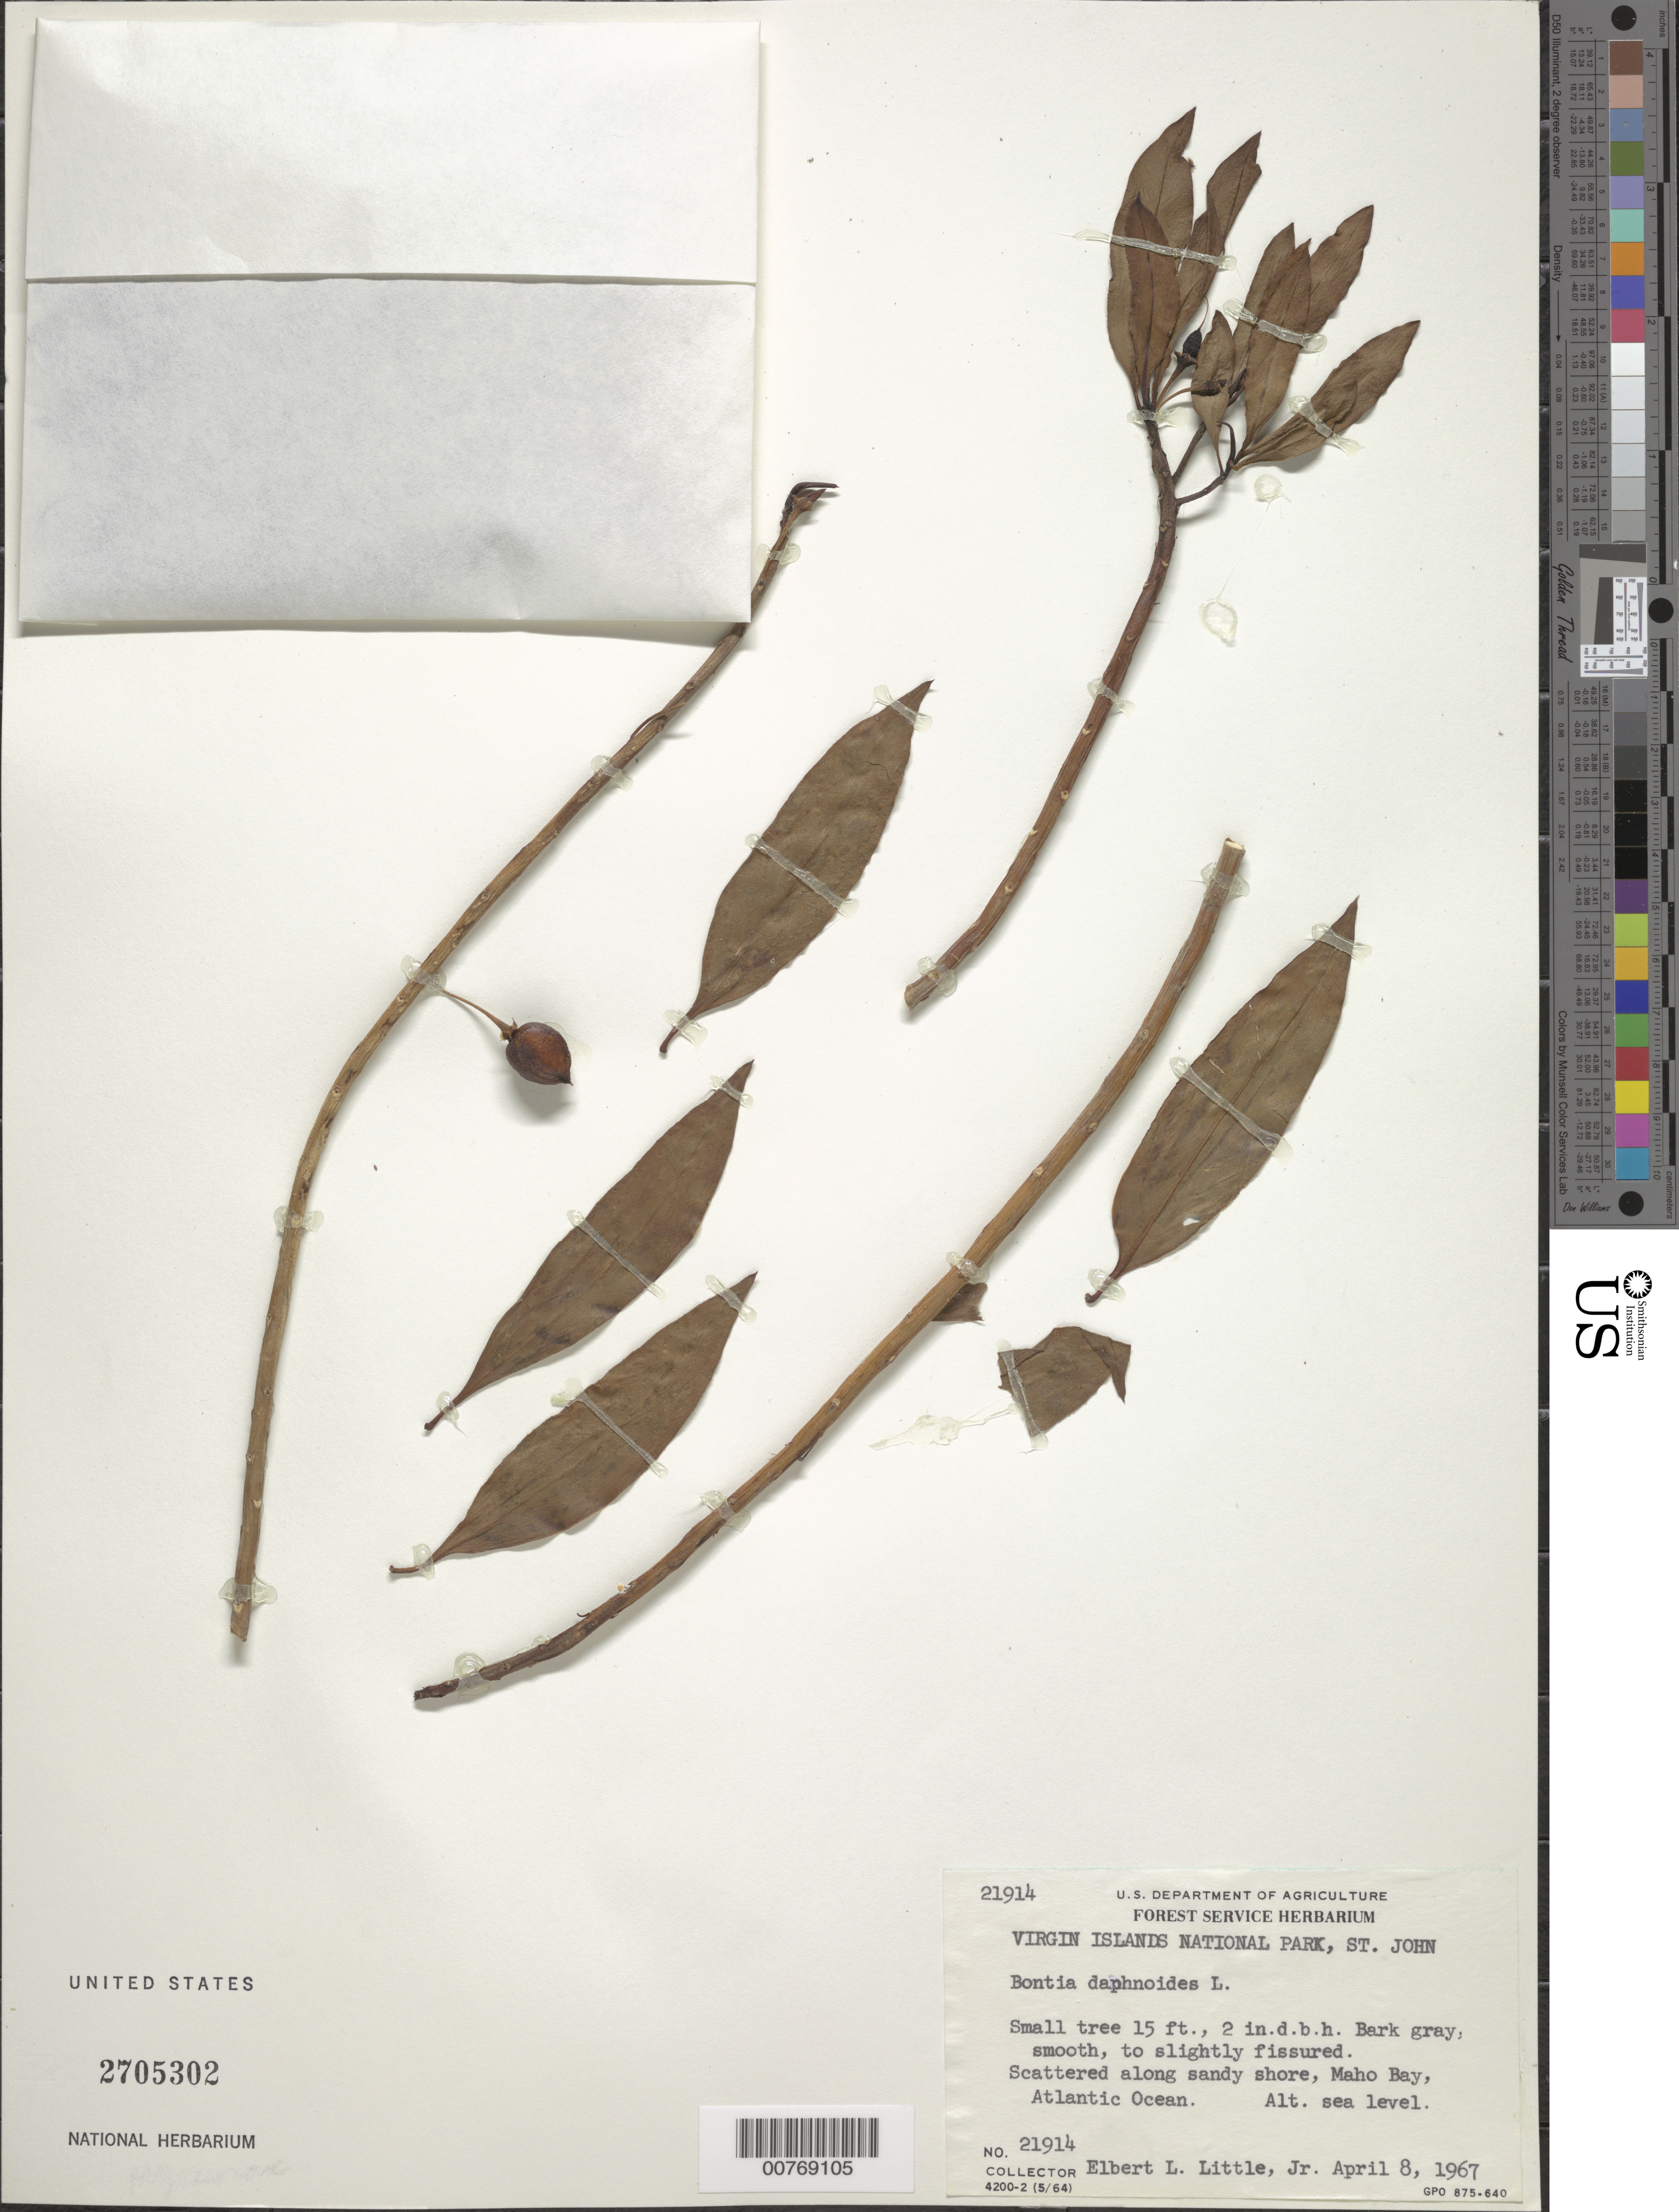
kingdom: Plantae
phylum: Tracheophyta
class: Magnoliopsida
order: Lamiales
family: Scrophulariaceae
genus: Bontia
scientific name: Bontia daphnoides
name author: L.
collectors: E. L. Little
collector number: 21914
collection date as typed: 08 Apr 1967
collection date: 1967-04-08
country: U.S. Virgin Islands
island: St. John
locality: Maho Bay, Atlantic Ocean; at sea level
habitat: Scattered along sandy shore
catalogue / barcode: US 2705302